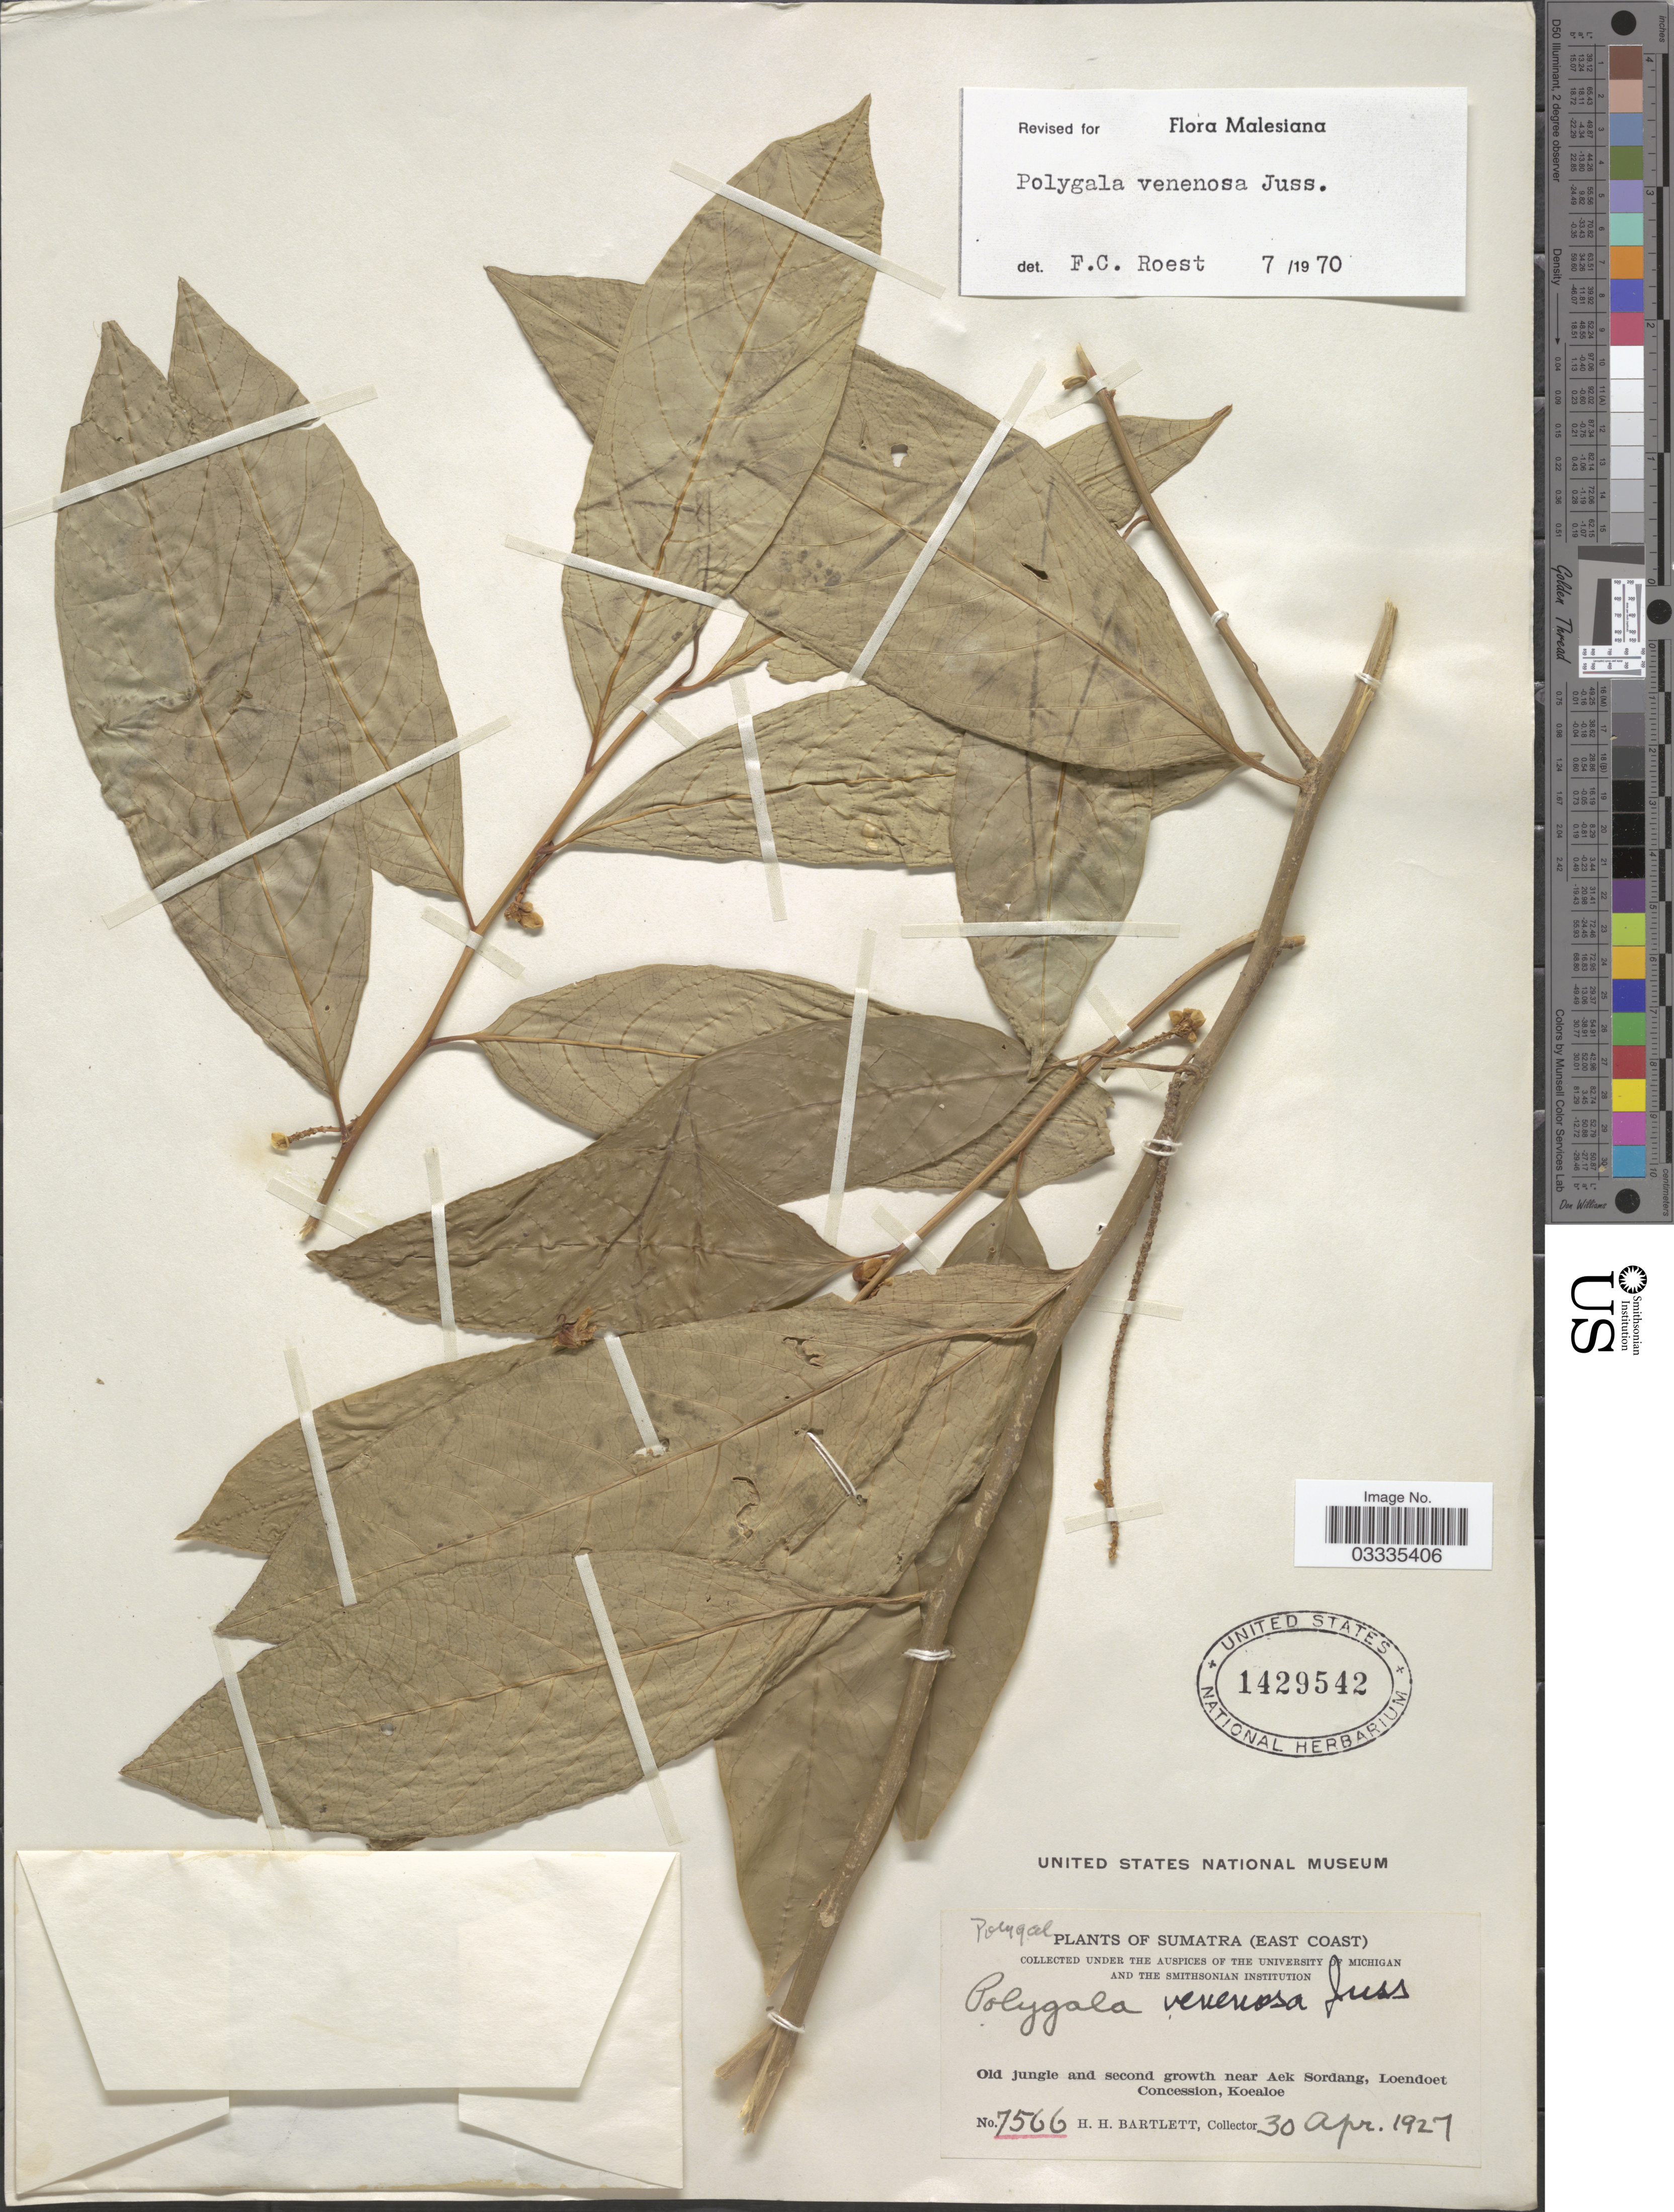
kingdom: Plantae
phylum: Tracheophyta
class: Magnoliopsida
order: Fabales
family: Polygalaceae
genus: Polygala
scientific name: Polygala venenosa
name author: Juss. ex Poir.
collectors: H. H. Bartlett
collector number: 7566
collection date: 1927-04-30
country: Indonesia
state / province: Sumatra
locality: (East Coast) Old jungle and second growth near Aek Sordang, Loendoet Concession, Koealoe.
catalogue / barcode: US 1429542